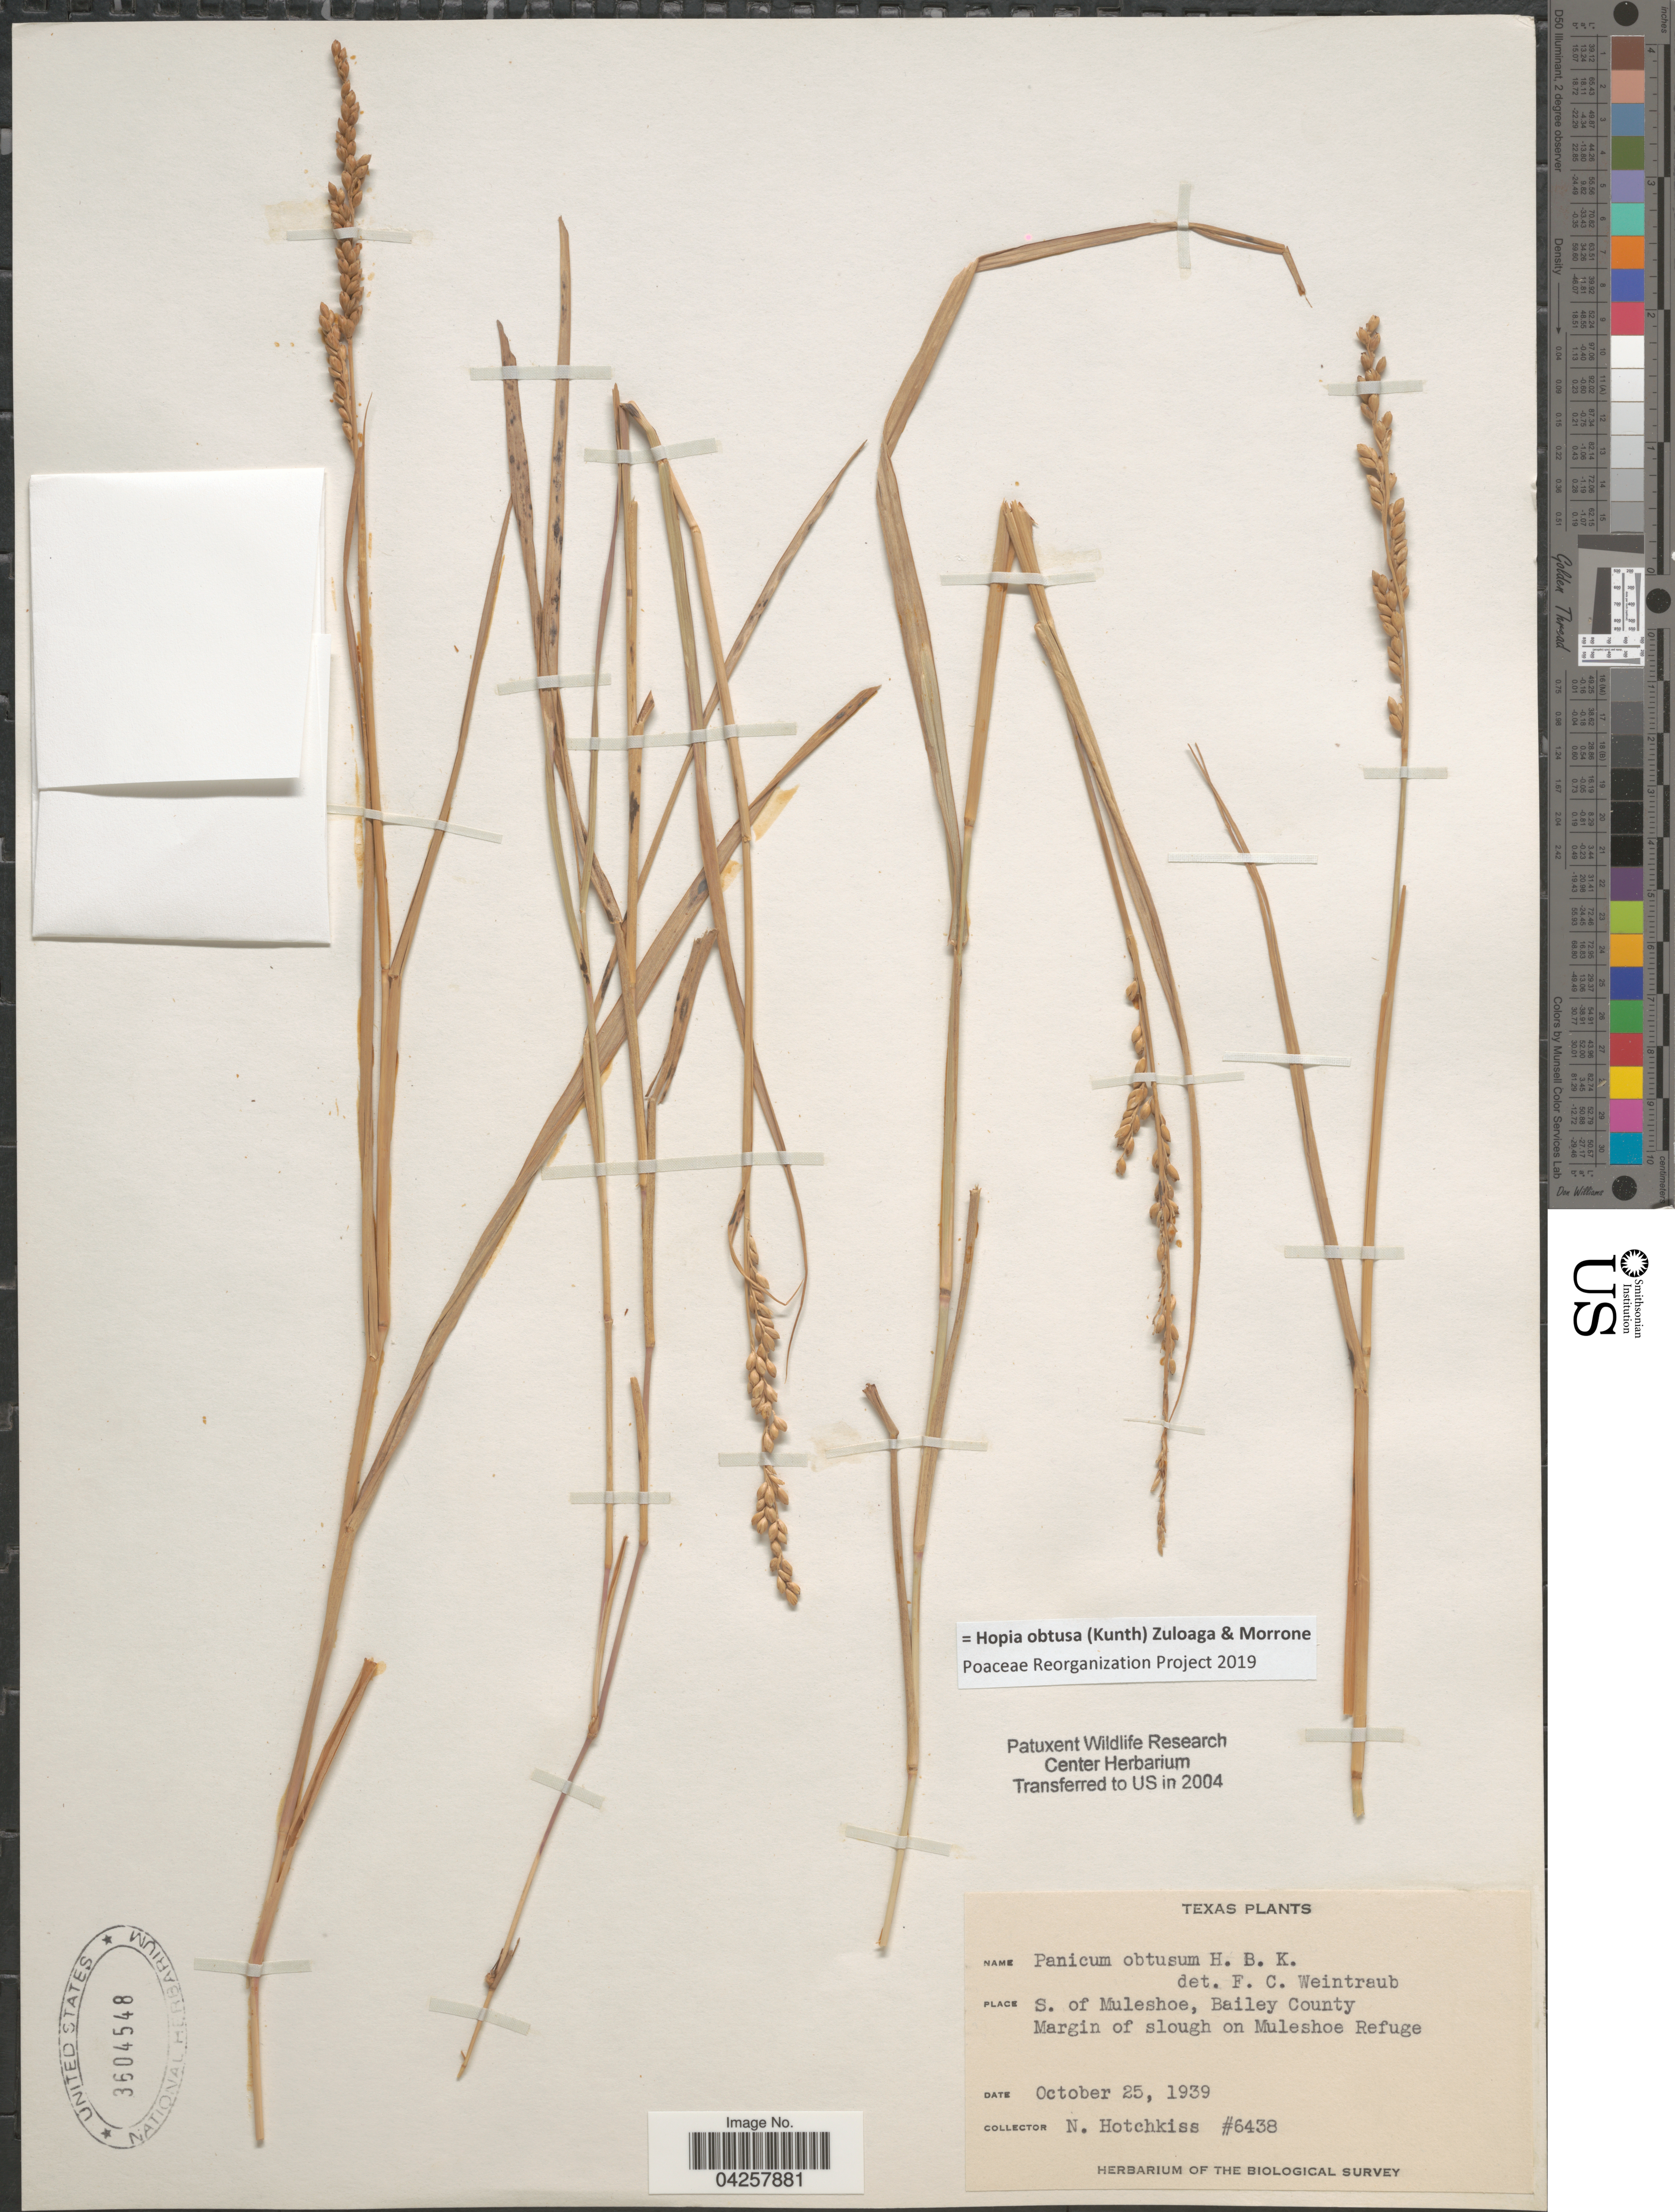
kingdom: Plantae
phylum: Tracheophyta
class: Liliopsida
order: Poales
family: Poaceae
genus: Hopia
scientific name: Hopia obtusa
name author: (Kunth) Zuloaga & Morrone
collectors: A. S. Hitchcock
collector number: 6438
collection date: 1939-10-25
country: United States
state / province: Texas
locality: S. of Muleshoe, Bailey County. Margin of slough on Muleshoe Refuge. The Biological Survey.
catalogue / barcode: US 3604548